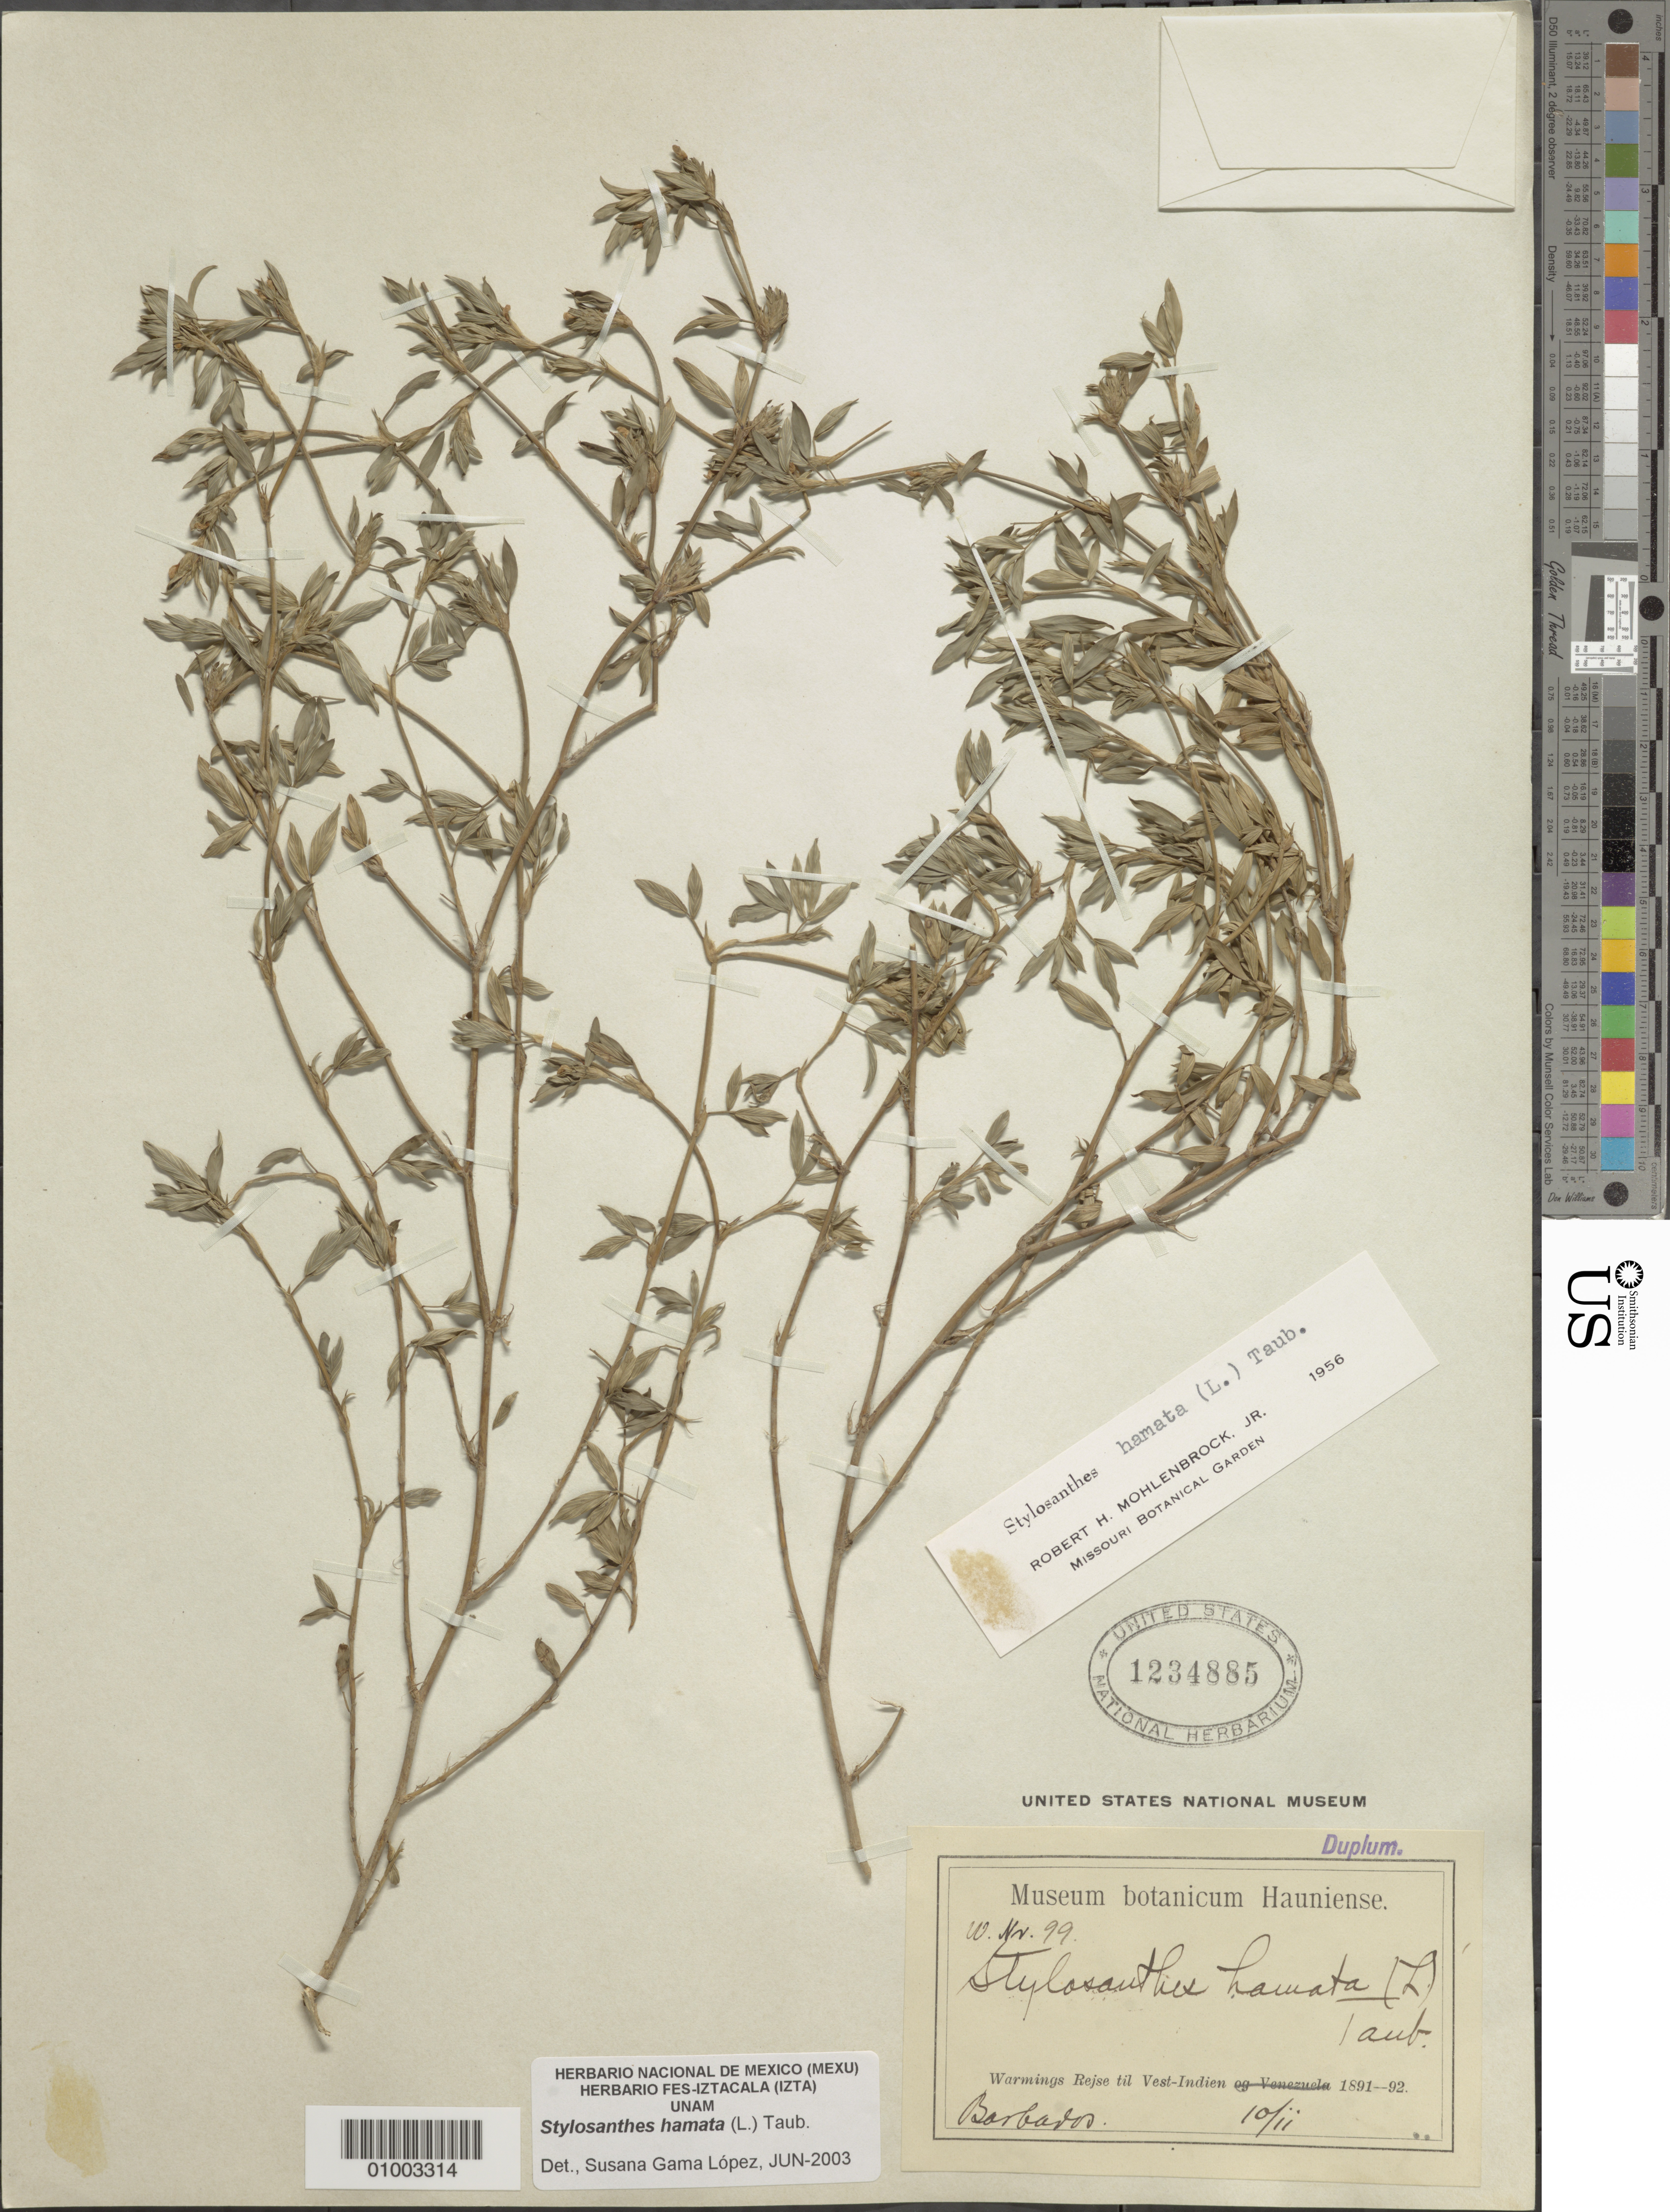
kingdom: Plantae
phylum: Tracheophyta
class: Magnoliopsida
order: Fabales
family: Fabaceae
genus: Stylosanthes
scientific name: Stylosanthes hamata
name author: (L.) Taub.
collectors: ex herb. Bot. Sta. Barbados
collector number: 99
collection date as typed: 10 Feb 1891 or 02 Oct 1891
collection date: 1891-02-10 or 1891-10-02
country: Barbados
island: Barbados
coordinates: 0 N, 0 E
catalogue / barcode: US 1234885